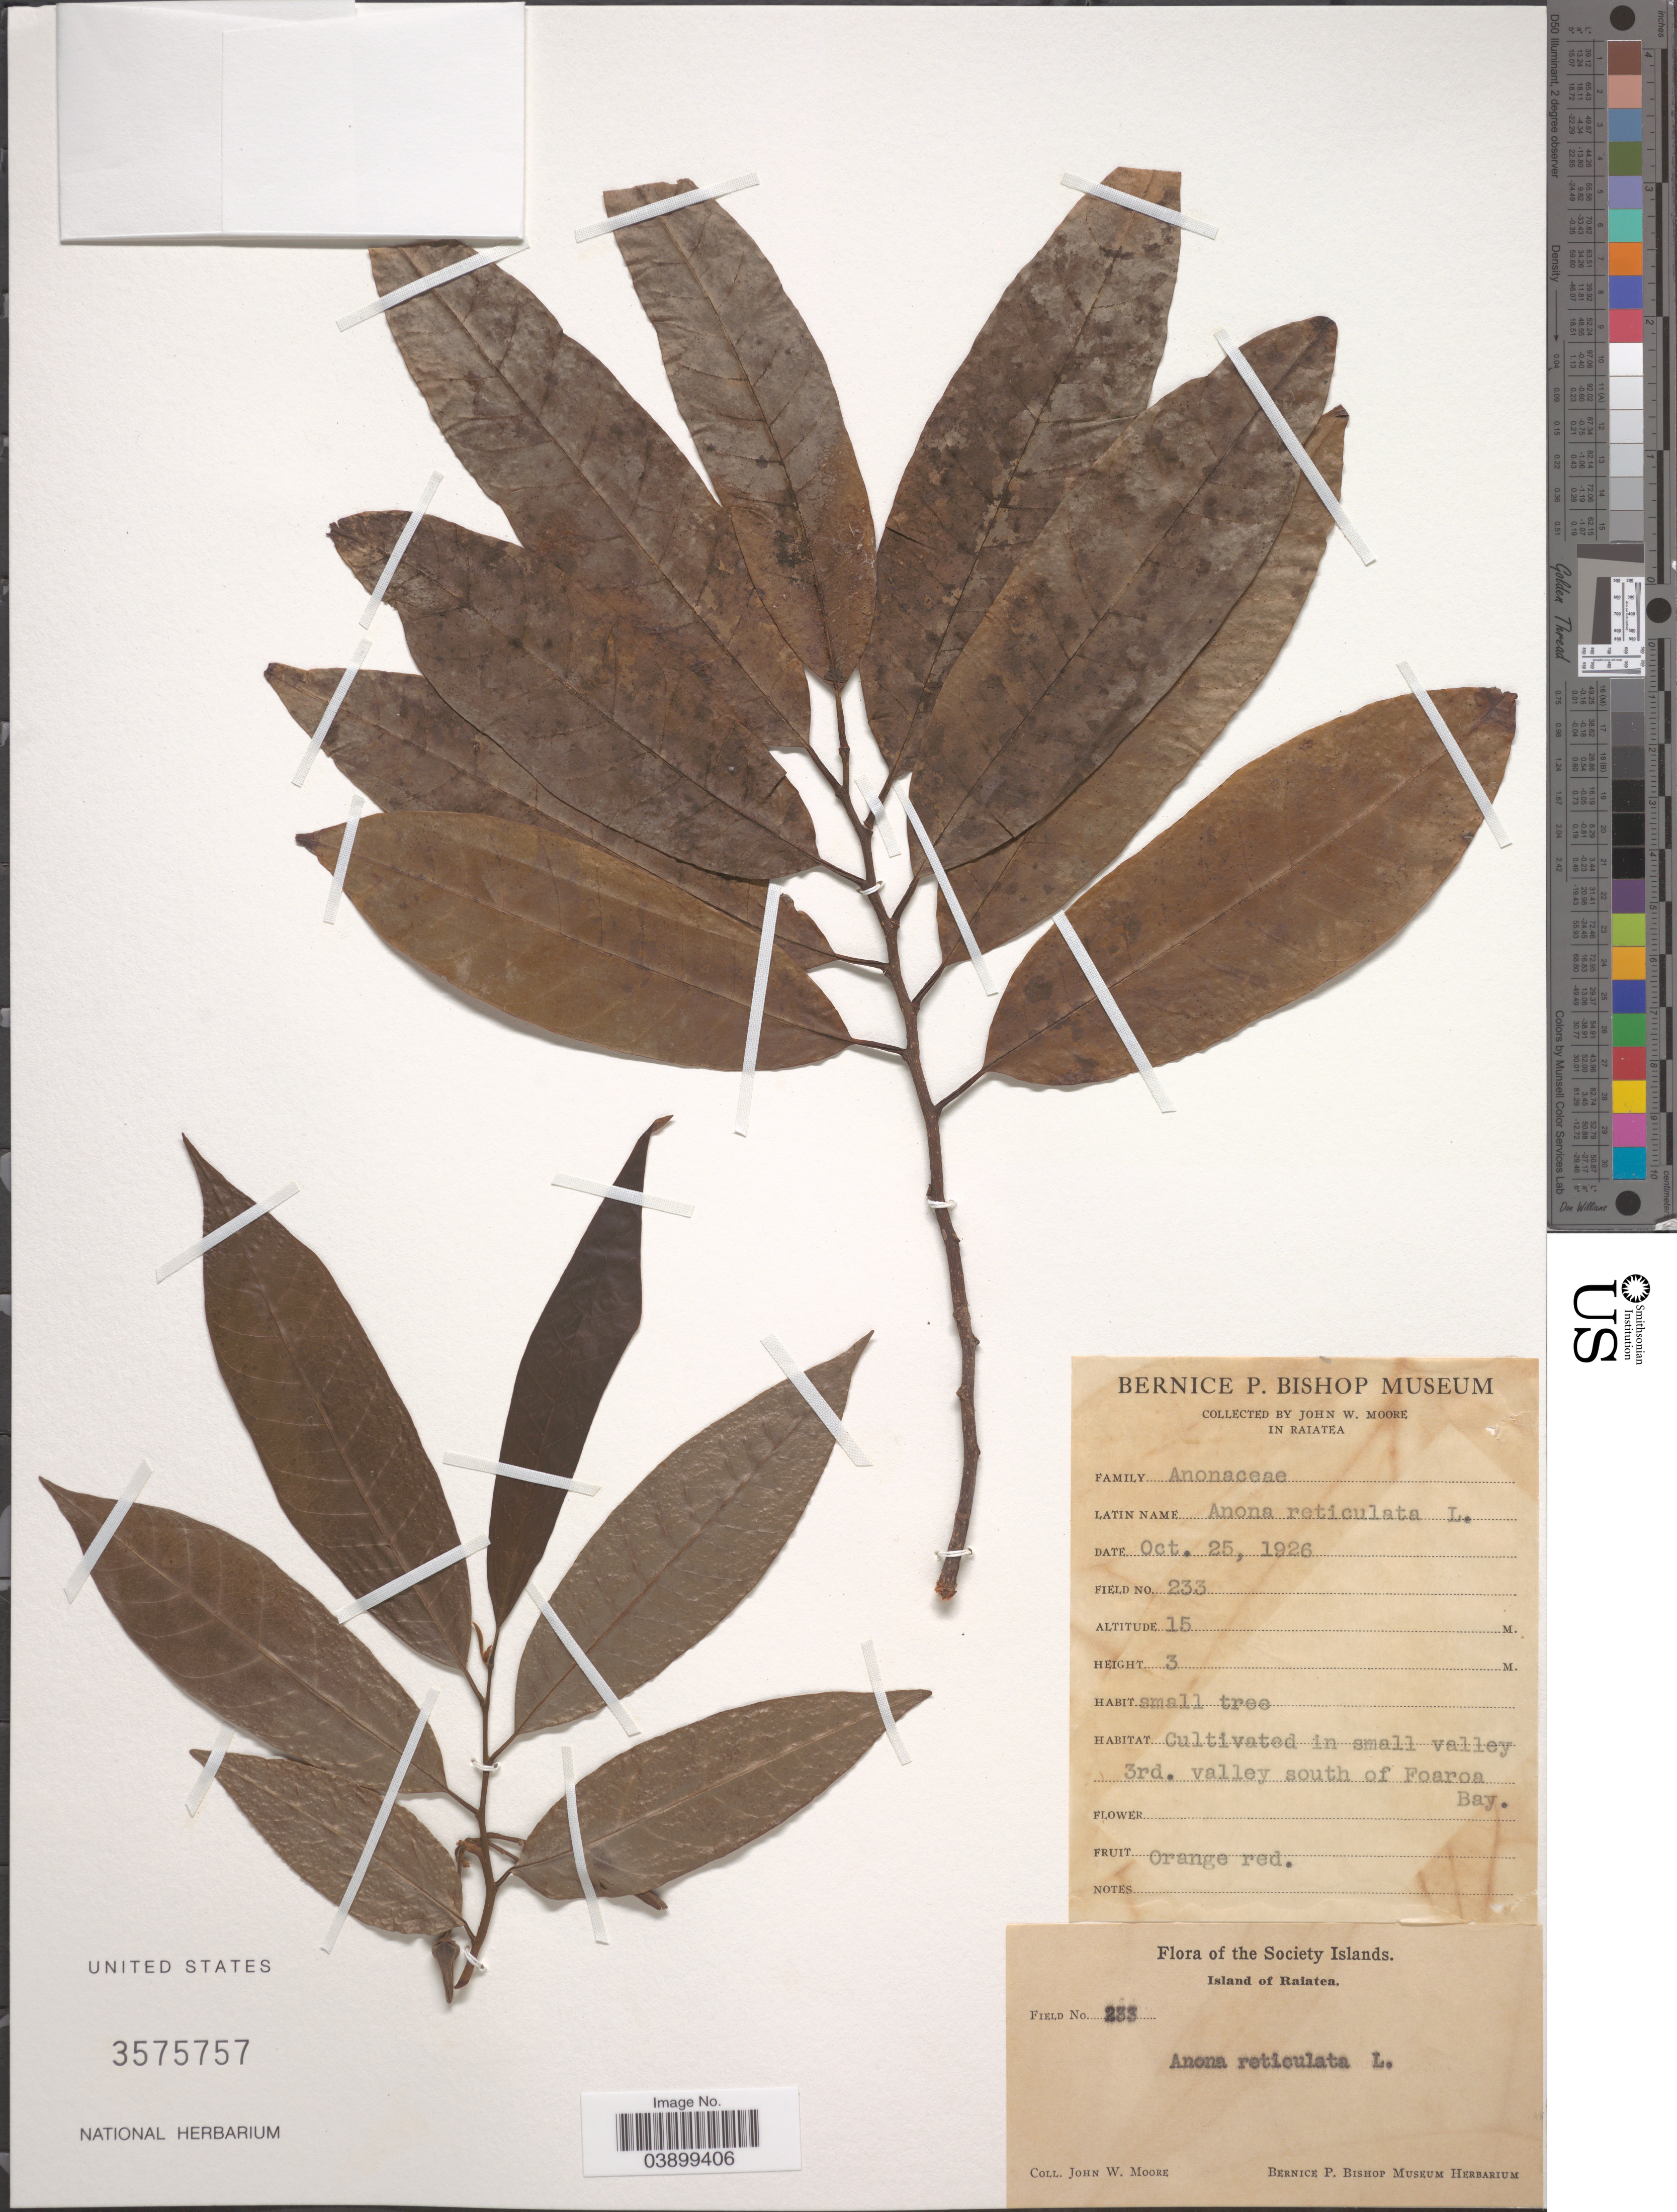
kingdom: Plantae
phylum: Tracheophyta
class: Magnoliopsida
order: Magnoliales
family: Annonaceae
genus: Annona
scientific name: Annona reticulata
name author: L.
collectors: J. Moore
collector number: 233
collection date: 1926-10-25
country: French Polynesia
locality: Island of Raiatea. Cultivated in small valley 3rd. valley south of Foaroa Bay.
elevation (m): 15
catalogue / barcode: US 3575757